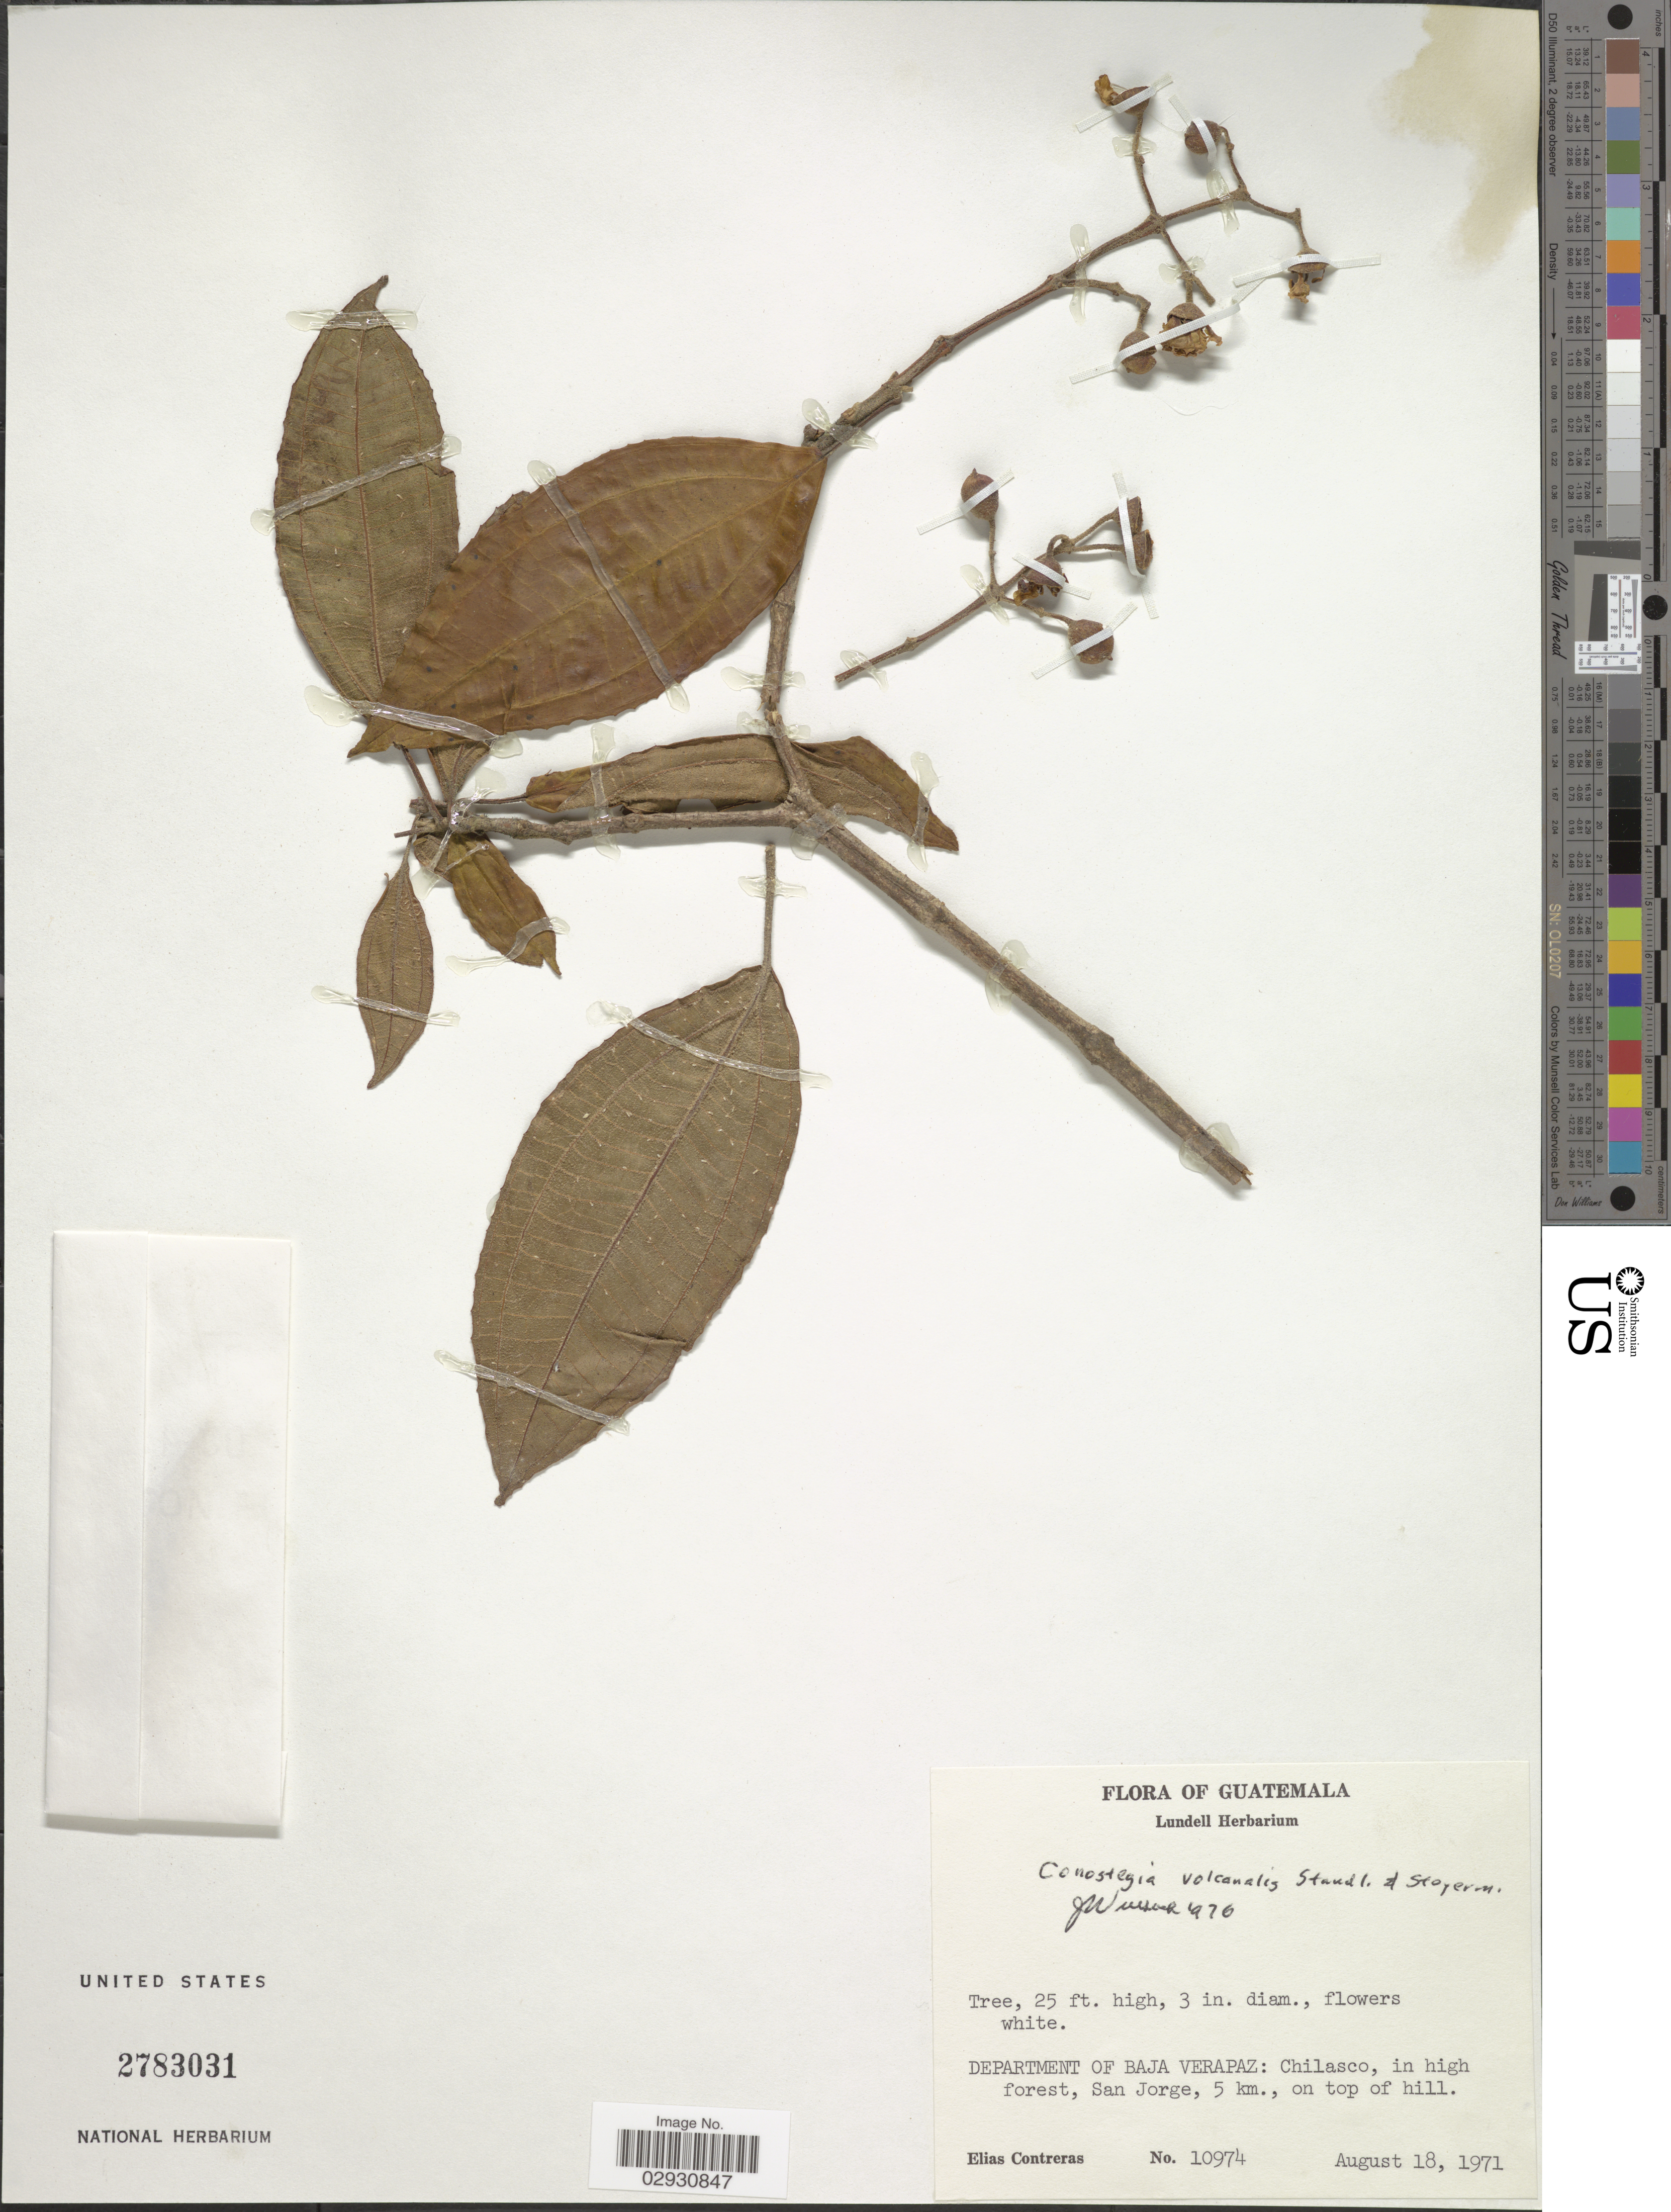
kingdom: Plantae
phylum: Tracheophyta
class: Magnoliopsida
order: Myrtales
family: Melastomataceae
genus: Conostegia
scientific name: Conostegia volcanalis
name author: Standl. & Steyerm.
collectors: E. Contreras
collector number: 10974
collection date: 1971-08-18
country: Guatemala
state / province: Baja Verapaz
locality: Department of Baja Verapaz: Chilasco, in high forest, San Jorge, 5 km., on top of hill.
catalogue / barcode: US 2783031